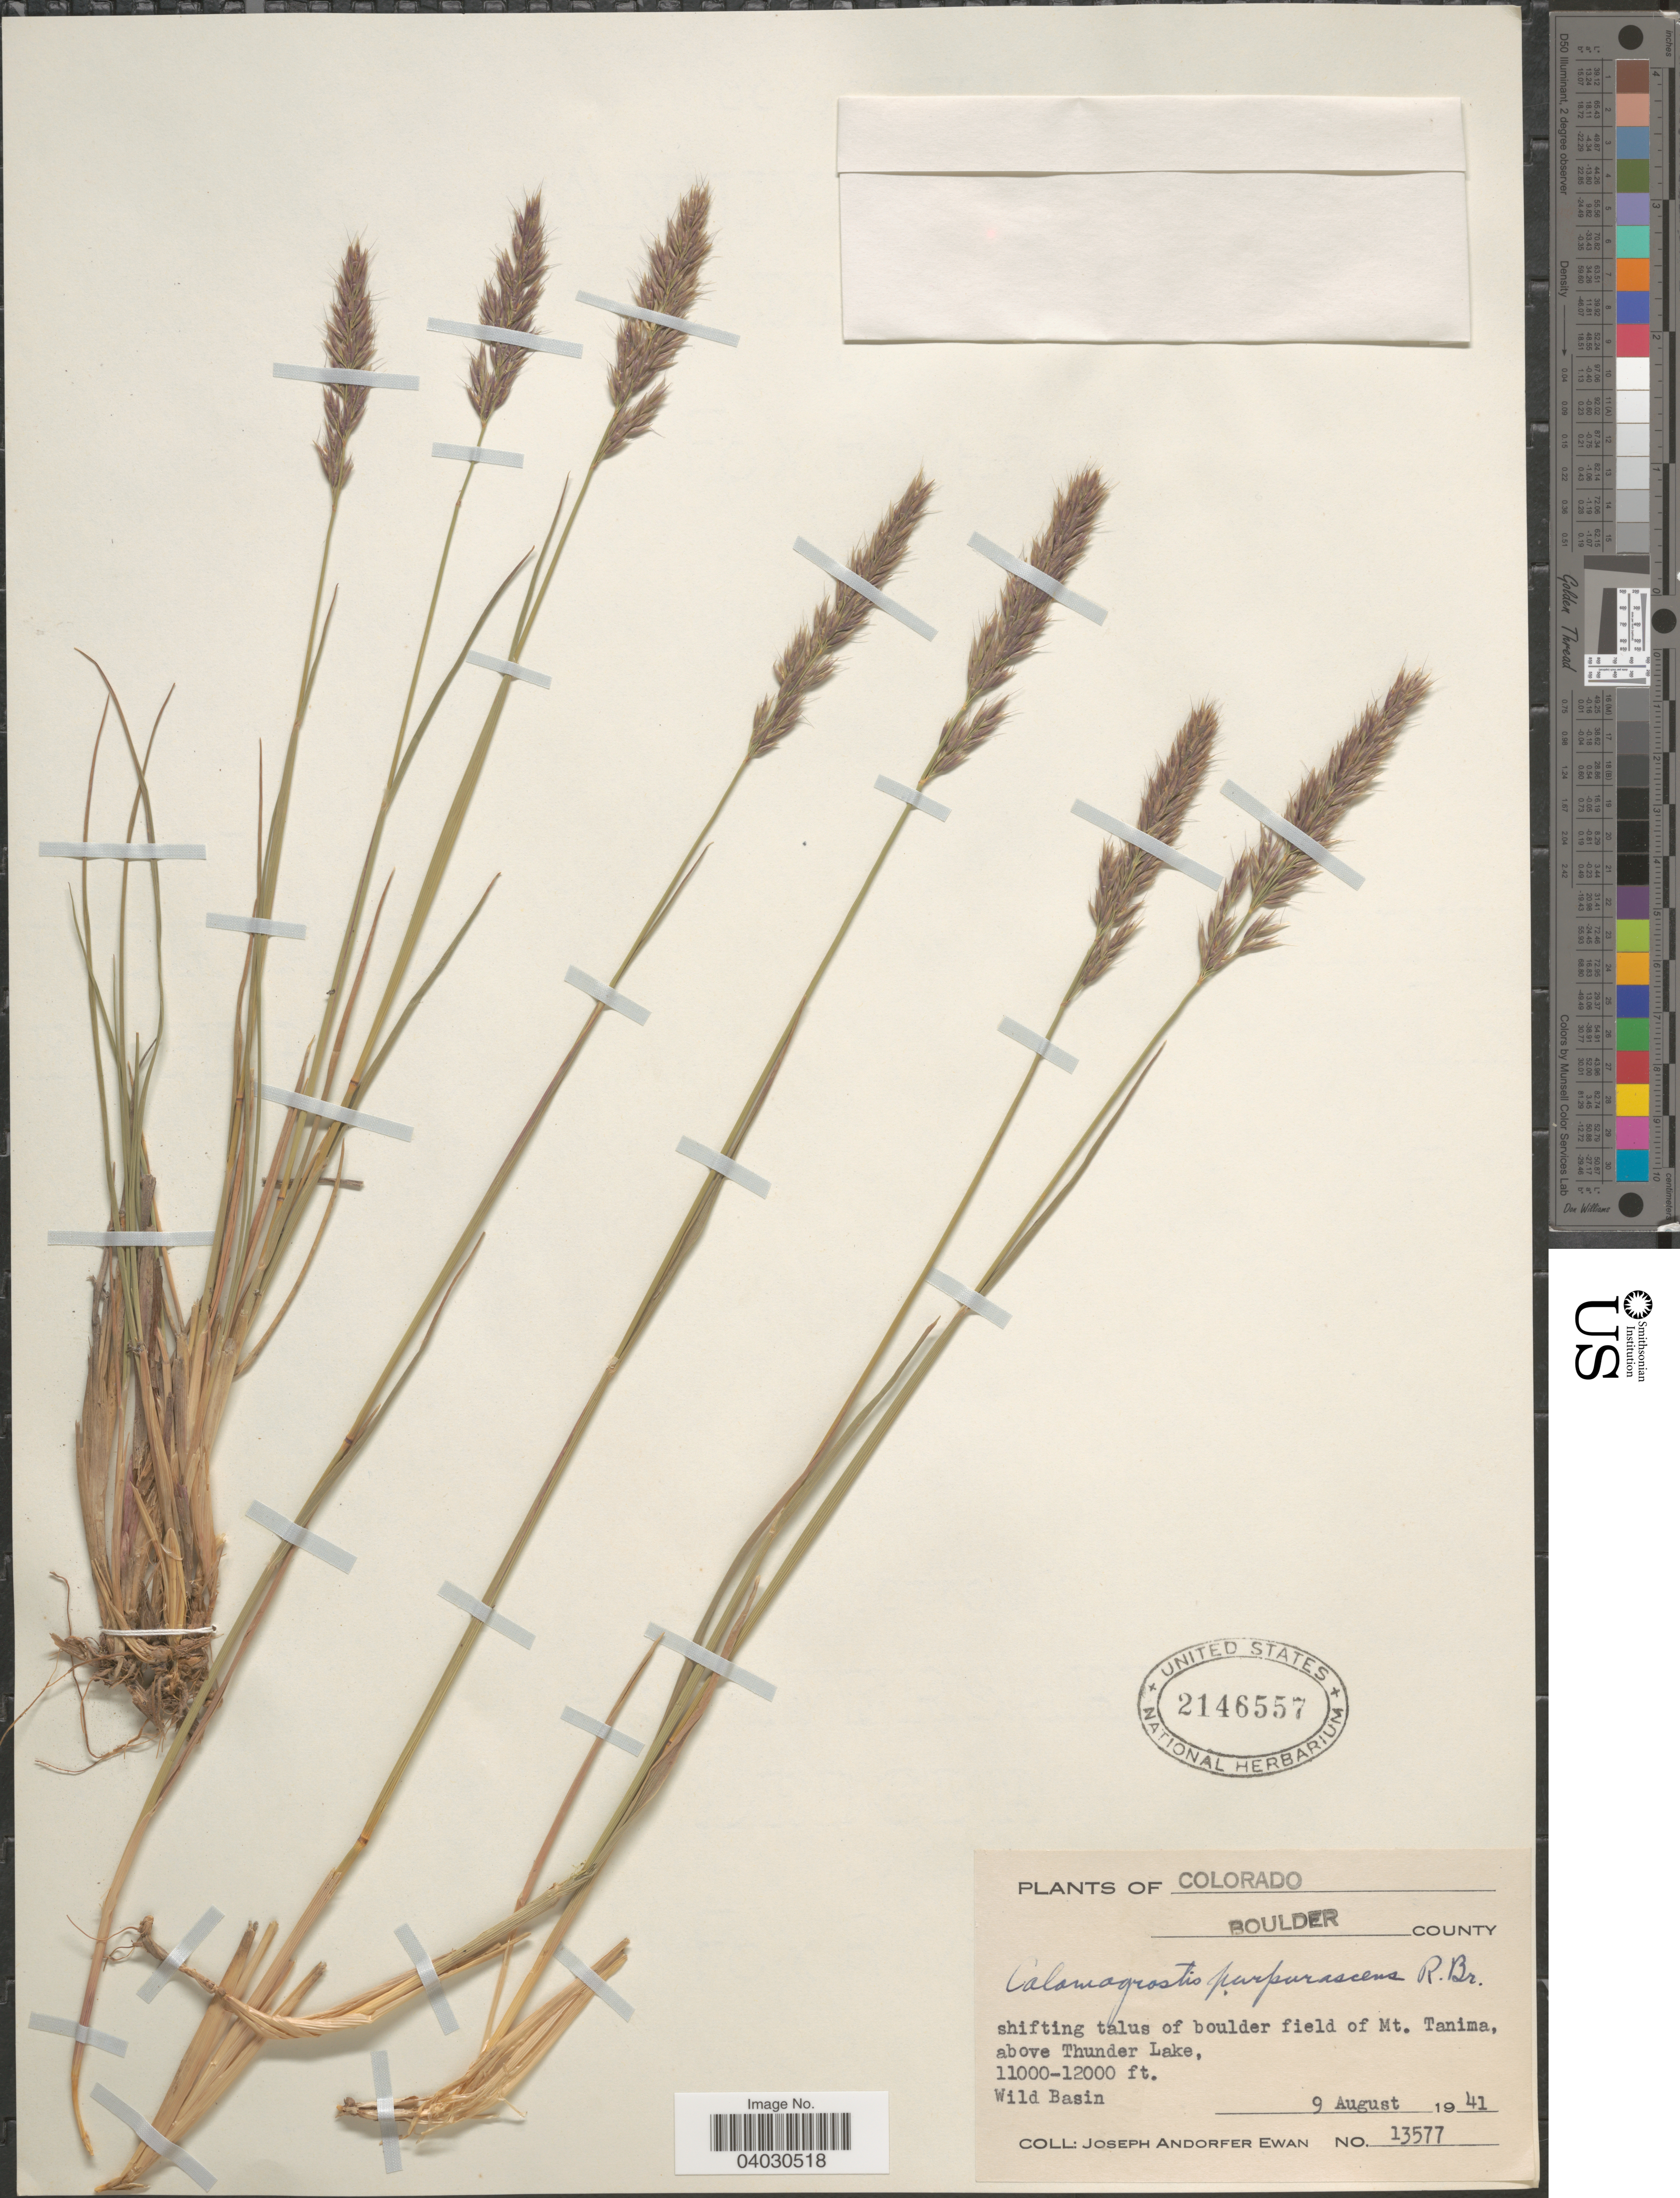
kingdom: Plantae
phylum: Tracheophyta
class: Liliopsida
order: Poales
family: Poaceae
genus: Calamagrostis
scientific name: Calamagrostis purpurascens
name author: R. Br.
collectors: J. A. Ewan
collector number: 13577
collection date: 1941-08-09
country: United States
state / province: Colorado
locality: Boulder County. Shifting talus of boulder field of Mt. Tanima, above Thunder Lake. Wild Basin.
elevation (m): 3353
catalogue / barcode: US 2146557